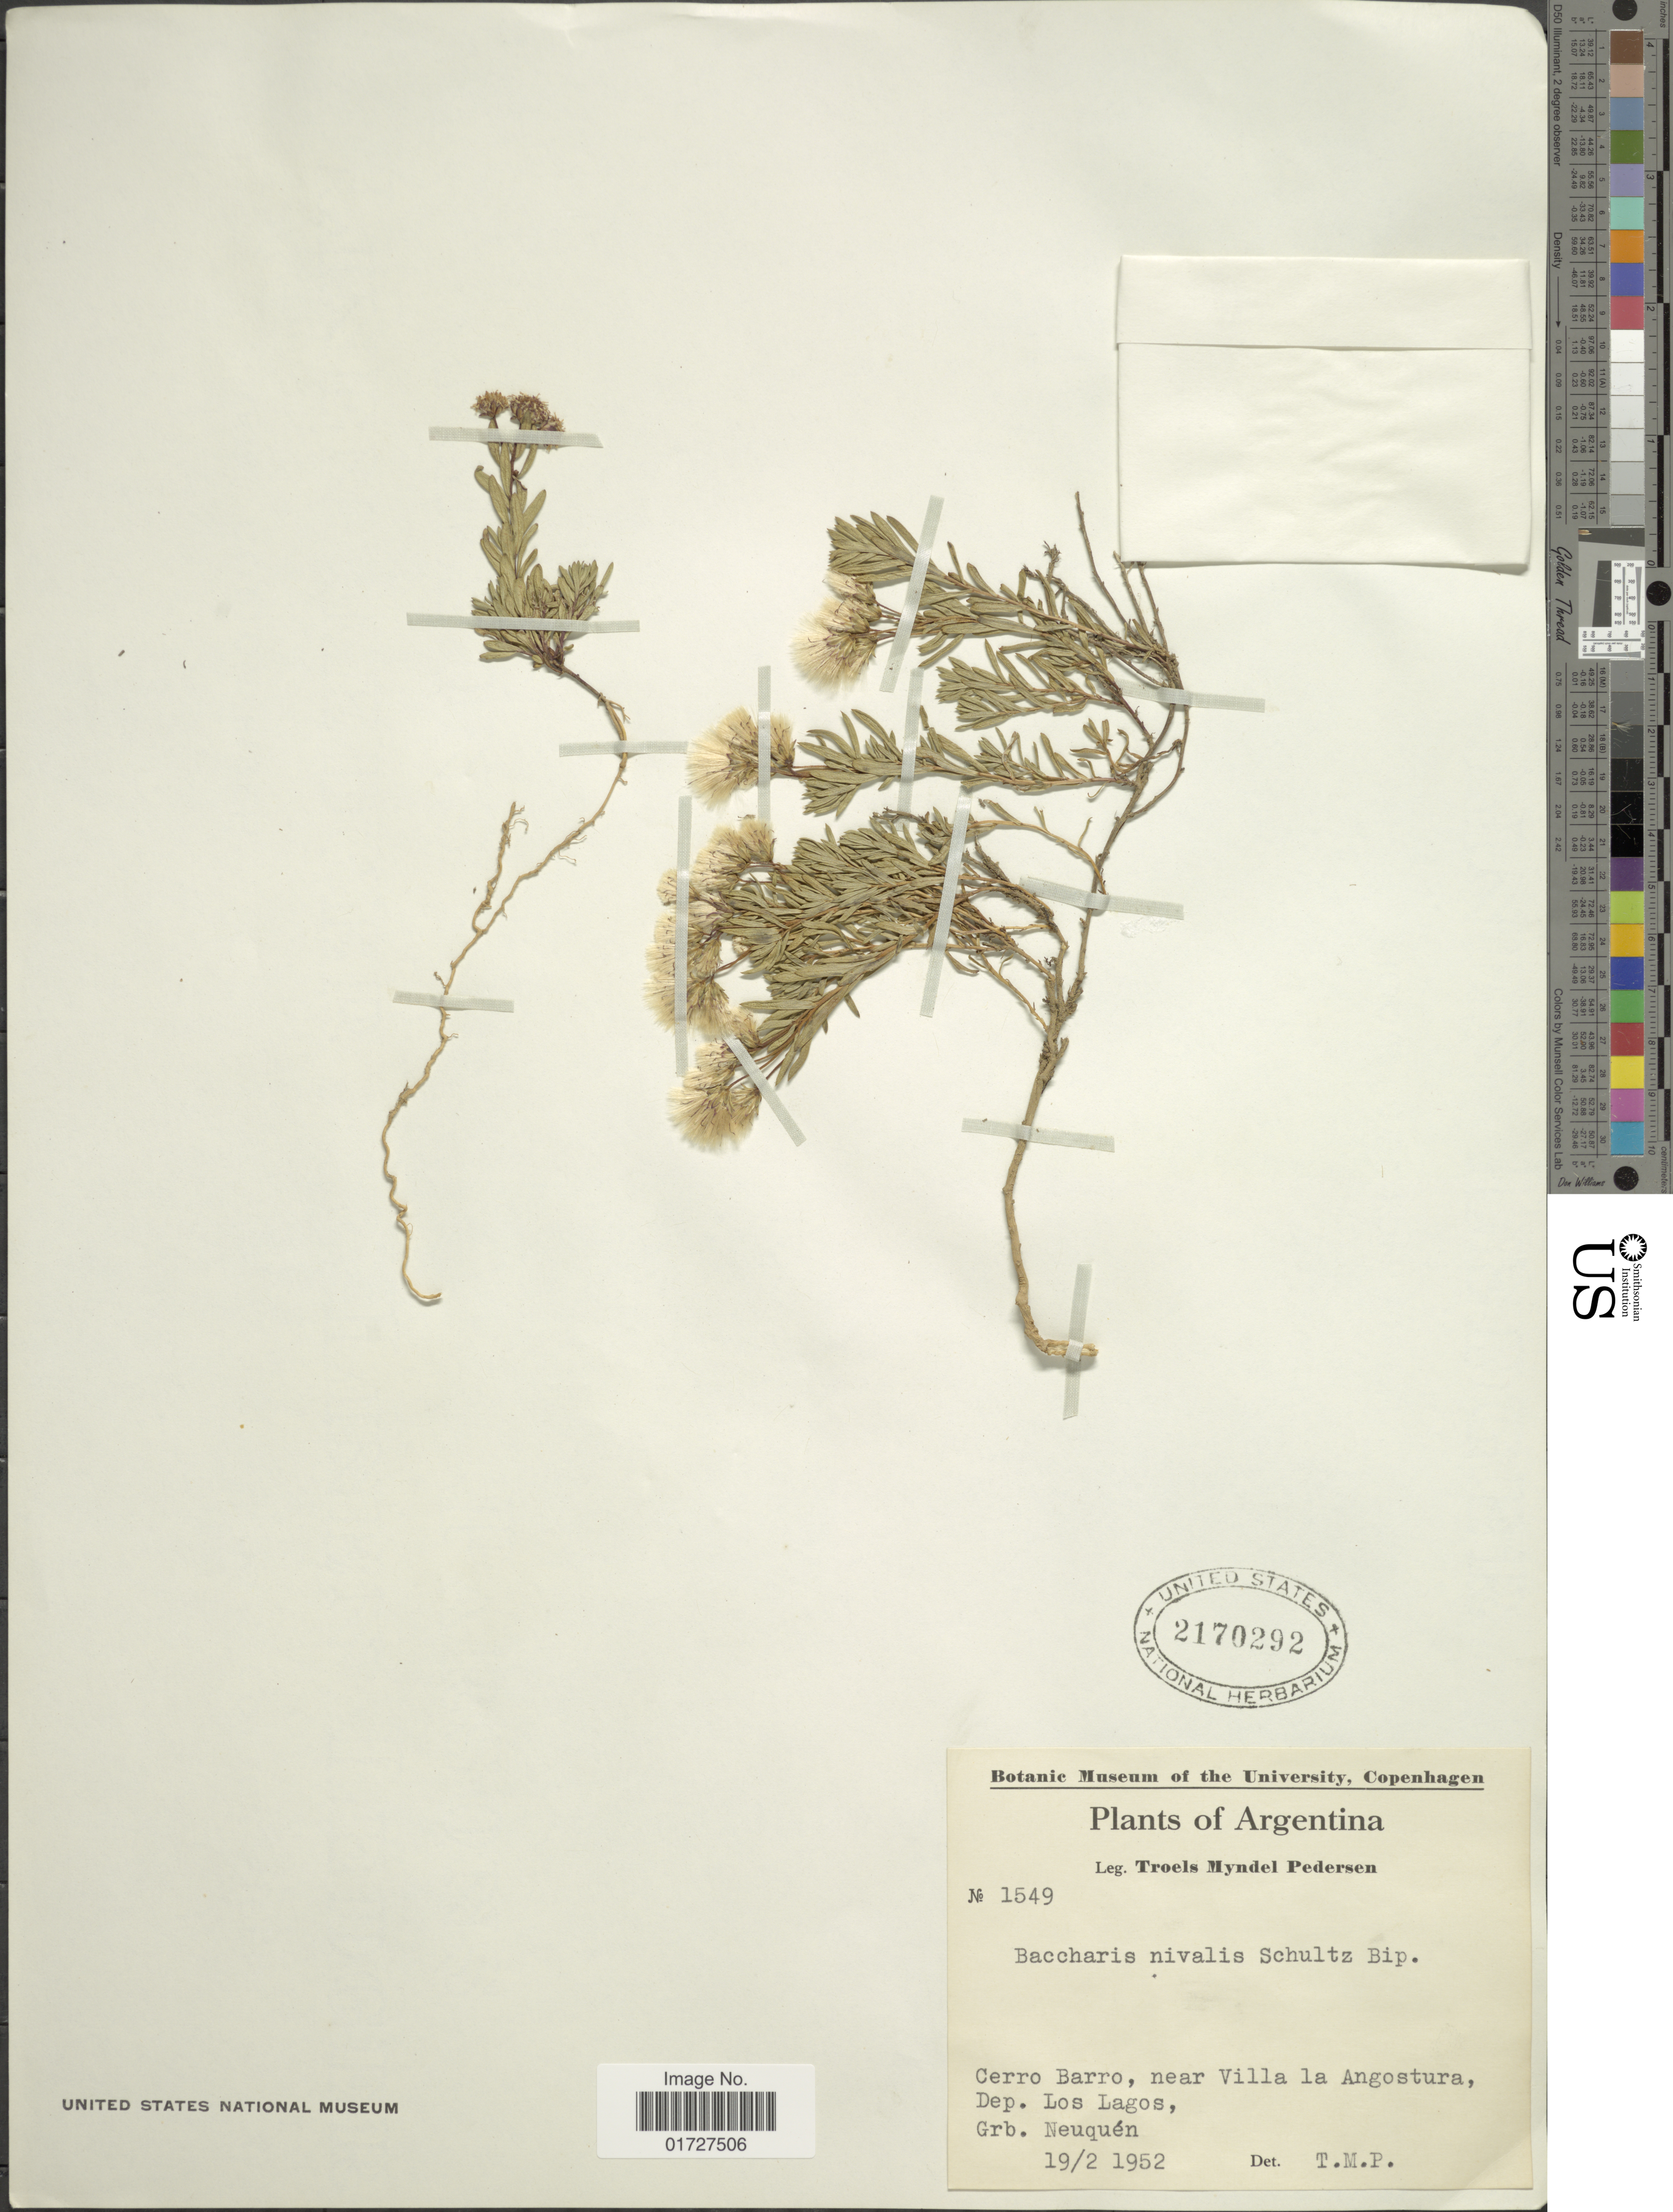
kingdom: Plantae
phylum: Tracheophyta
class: Magnoliopsida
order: Asterales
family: Asteraceae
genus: Baccharis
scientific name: Baccharis nivalis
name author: (Wedd.) Sch. Bip. ex Phil.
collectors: T. Pederson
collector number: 1549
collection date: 1952-02-19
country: Argentina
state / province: Neuquen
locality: Cerro Barro, near Villa la Angostura, Dep. Los Lagos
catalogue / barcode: US 2170292